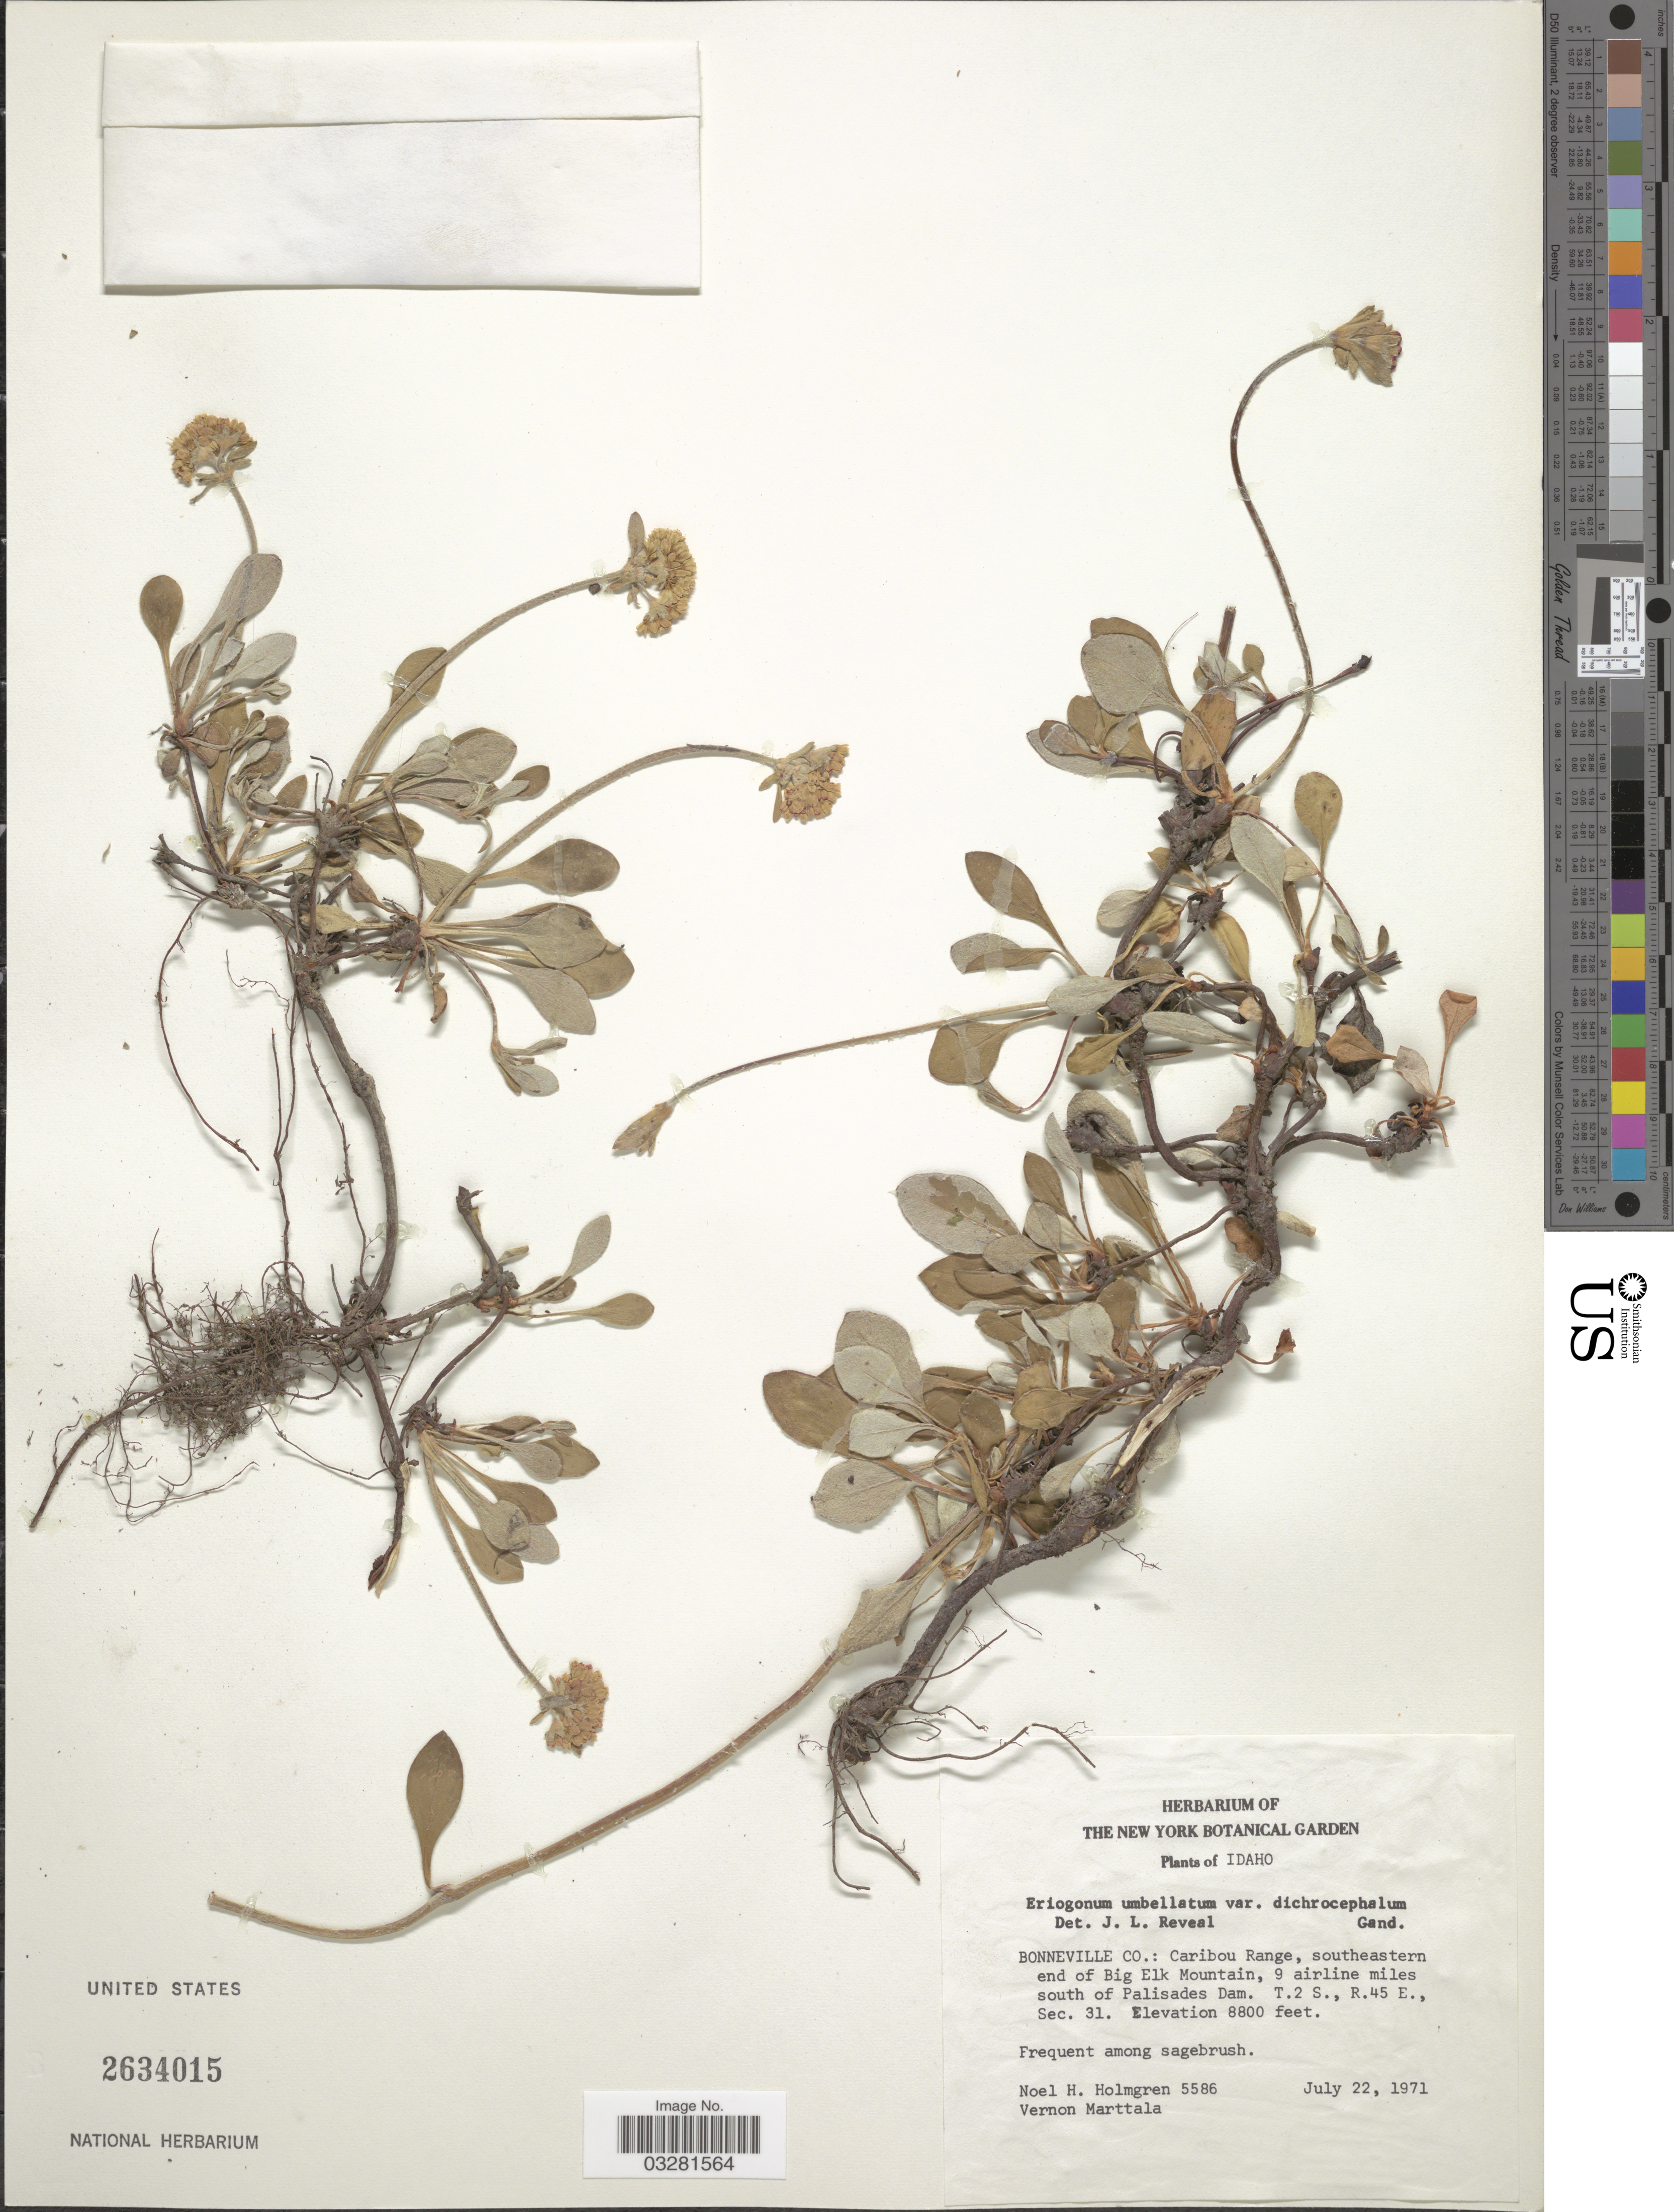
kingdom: Plantae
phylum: Tracheophyta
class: Magnoliopsida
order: Caryophyllales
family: Polygonaceae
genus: Eriogonum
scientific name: Eriogonum umbellatum var. dichrocephalum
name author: Gand.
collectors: N. H. Holmgren & V. Marttala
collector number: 5586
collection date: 1971-07-22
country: United States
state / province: Idaho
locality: Bonneville Co.: Caribou Range, southeastern end of Big Elk Mountain, 9 airline miles south of Palisades Dam. T.2S., R.45E., Sec. 31.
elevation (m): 2682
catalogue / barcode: US 2634015